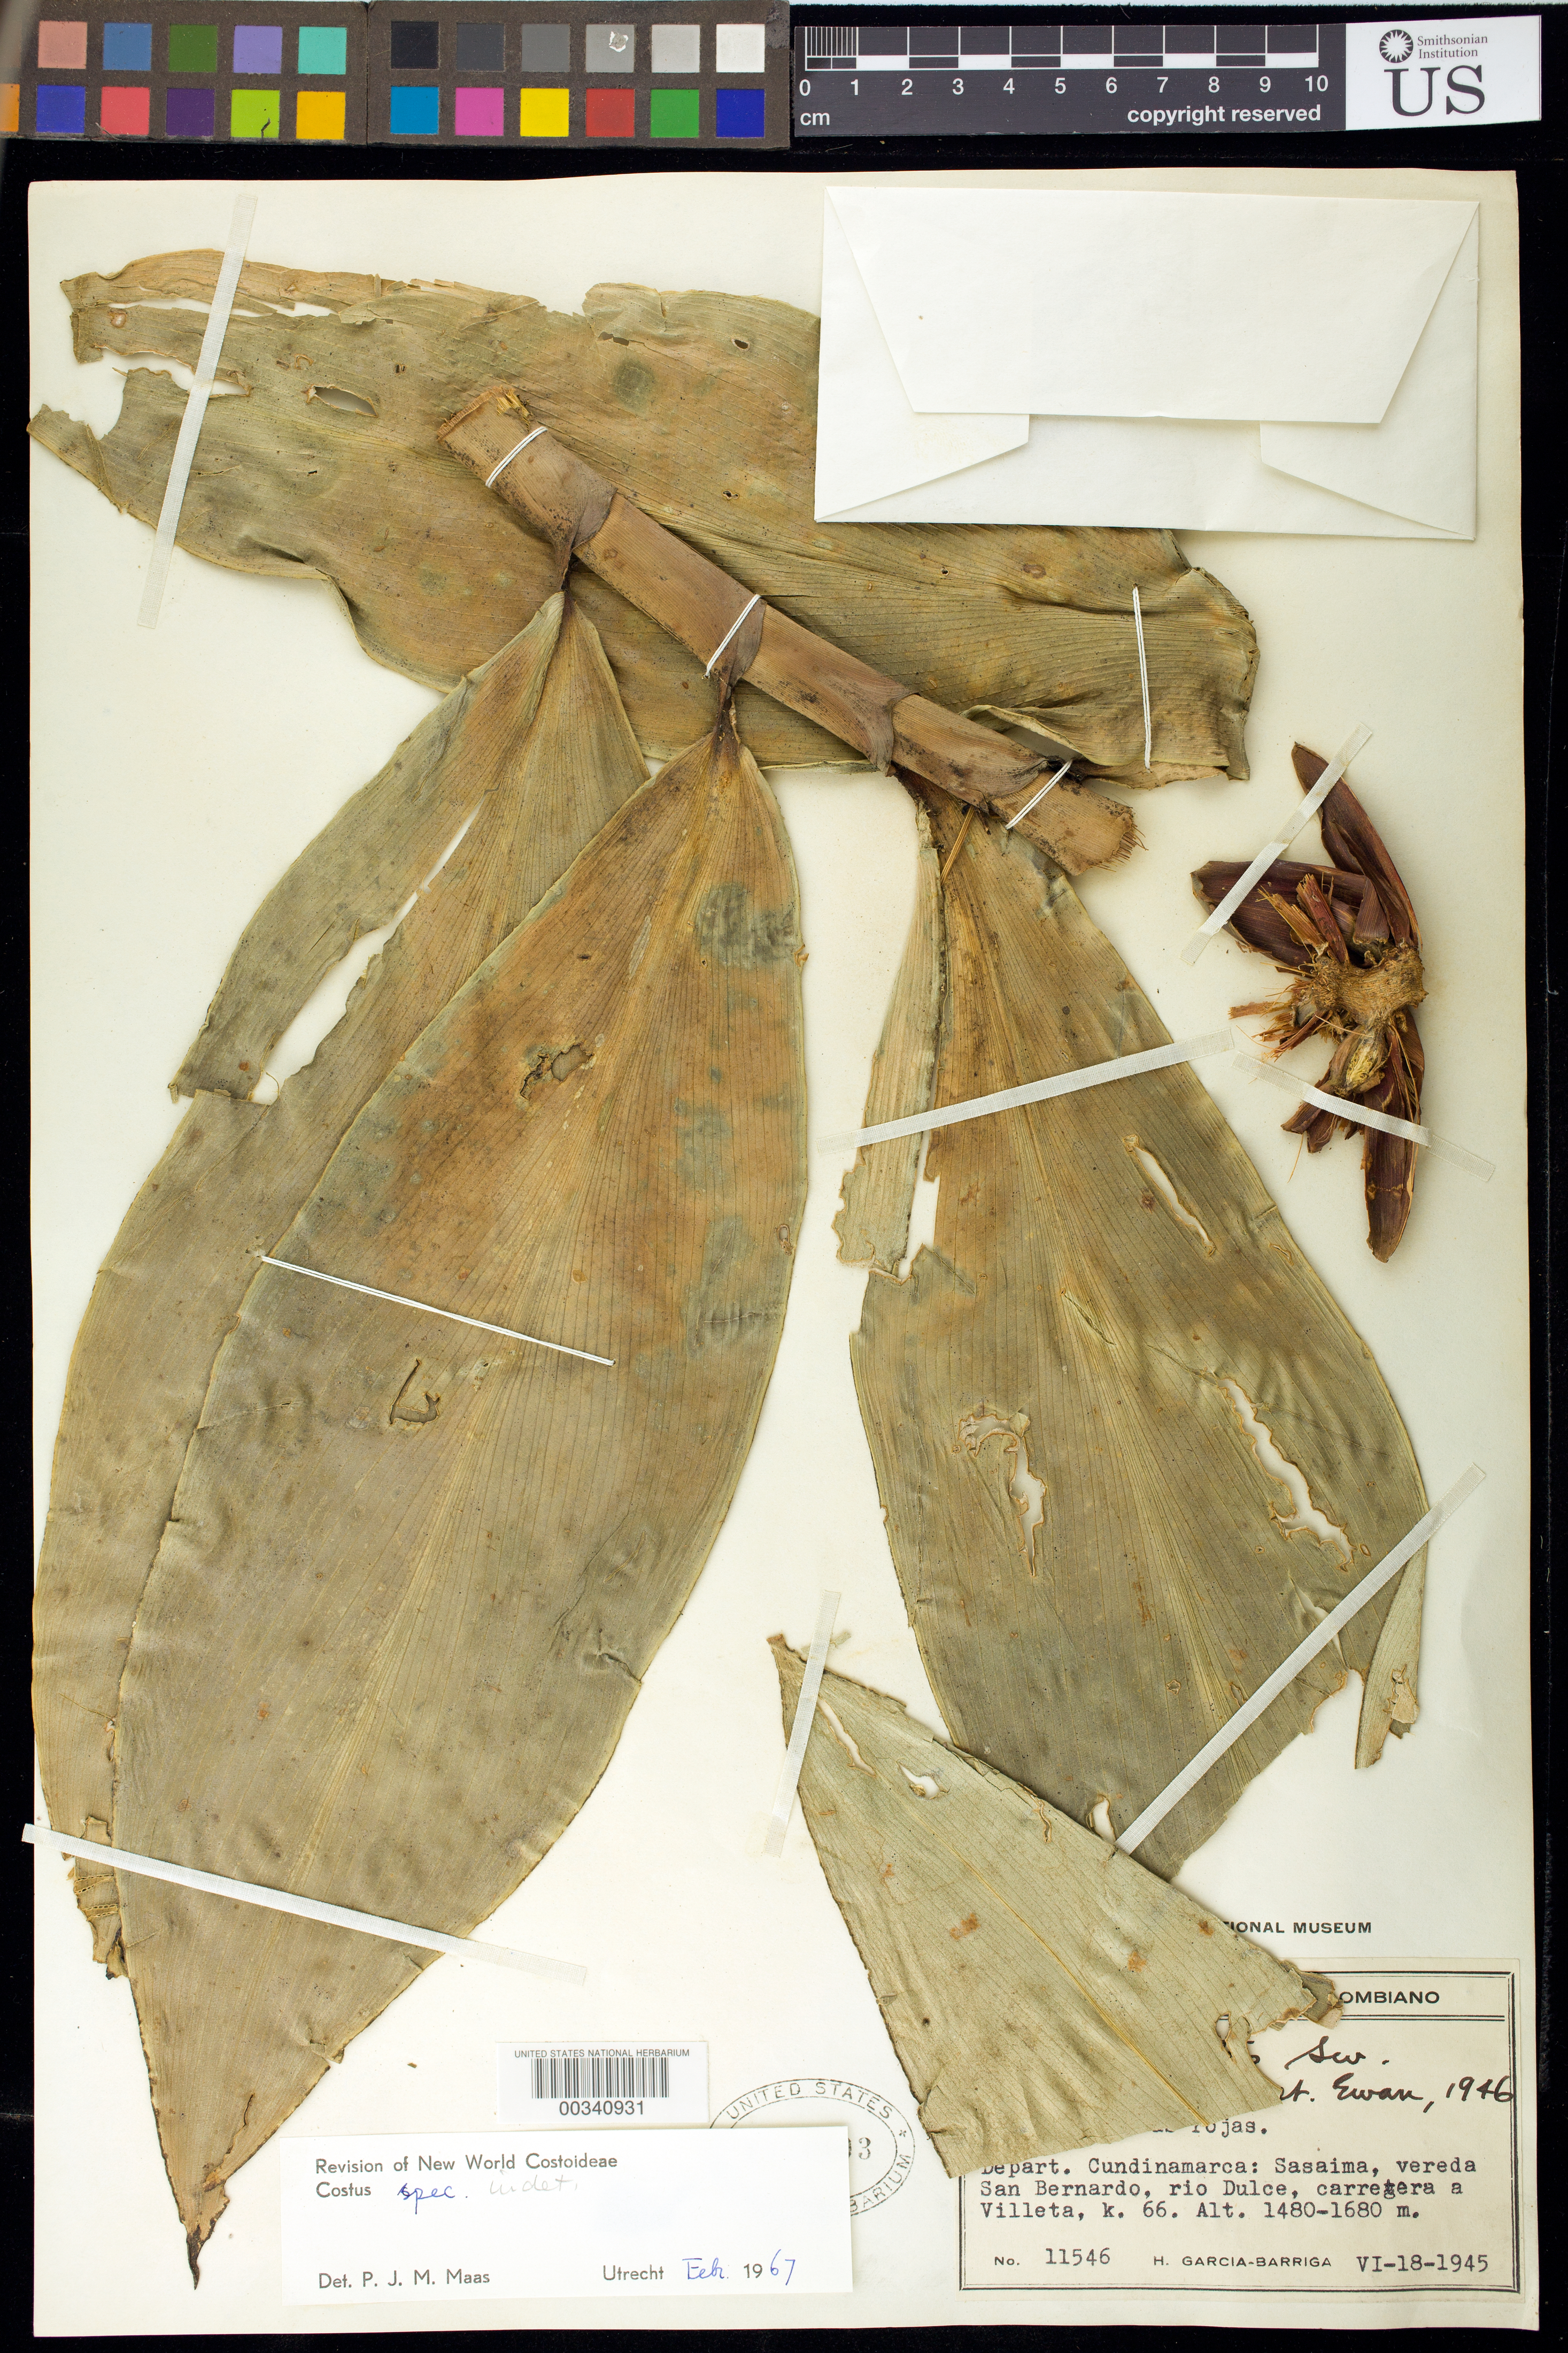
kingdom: Plantae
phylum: Tracheophyta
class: Liliopsida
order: Zingiberales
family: Costaceae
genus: Costus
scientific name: Costus sp.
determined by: Maas, Paul J. M.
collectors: H. García Barriga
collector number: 11546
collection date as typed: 18 Jun 1945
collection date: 1945-06-18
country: Colombia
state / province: Cundinamarca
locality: Sasaima, Vereda San Bernardo, Rio Dulce, Carretera a Villeta, k. 66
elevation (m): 1480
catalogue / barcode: US 1854103